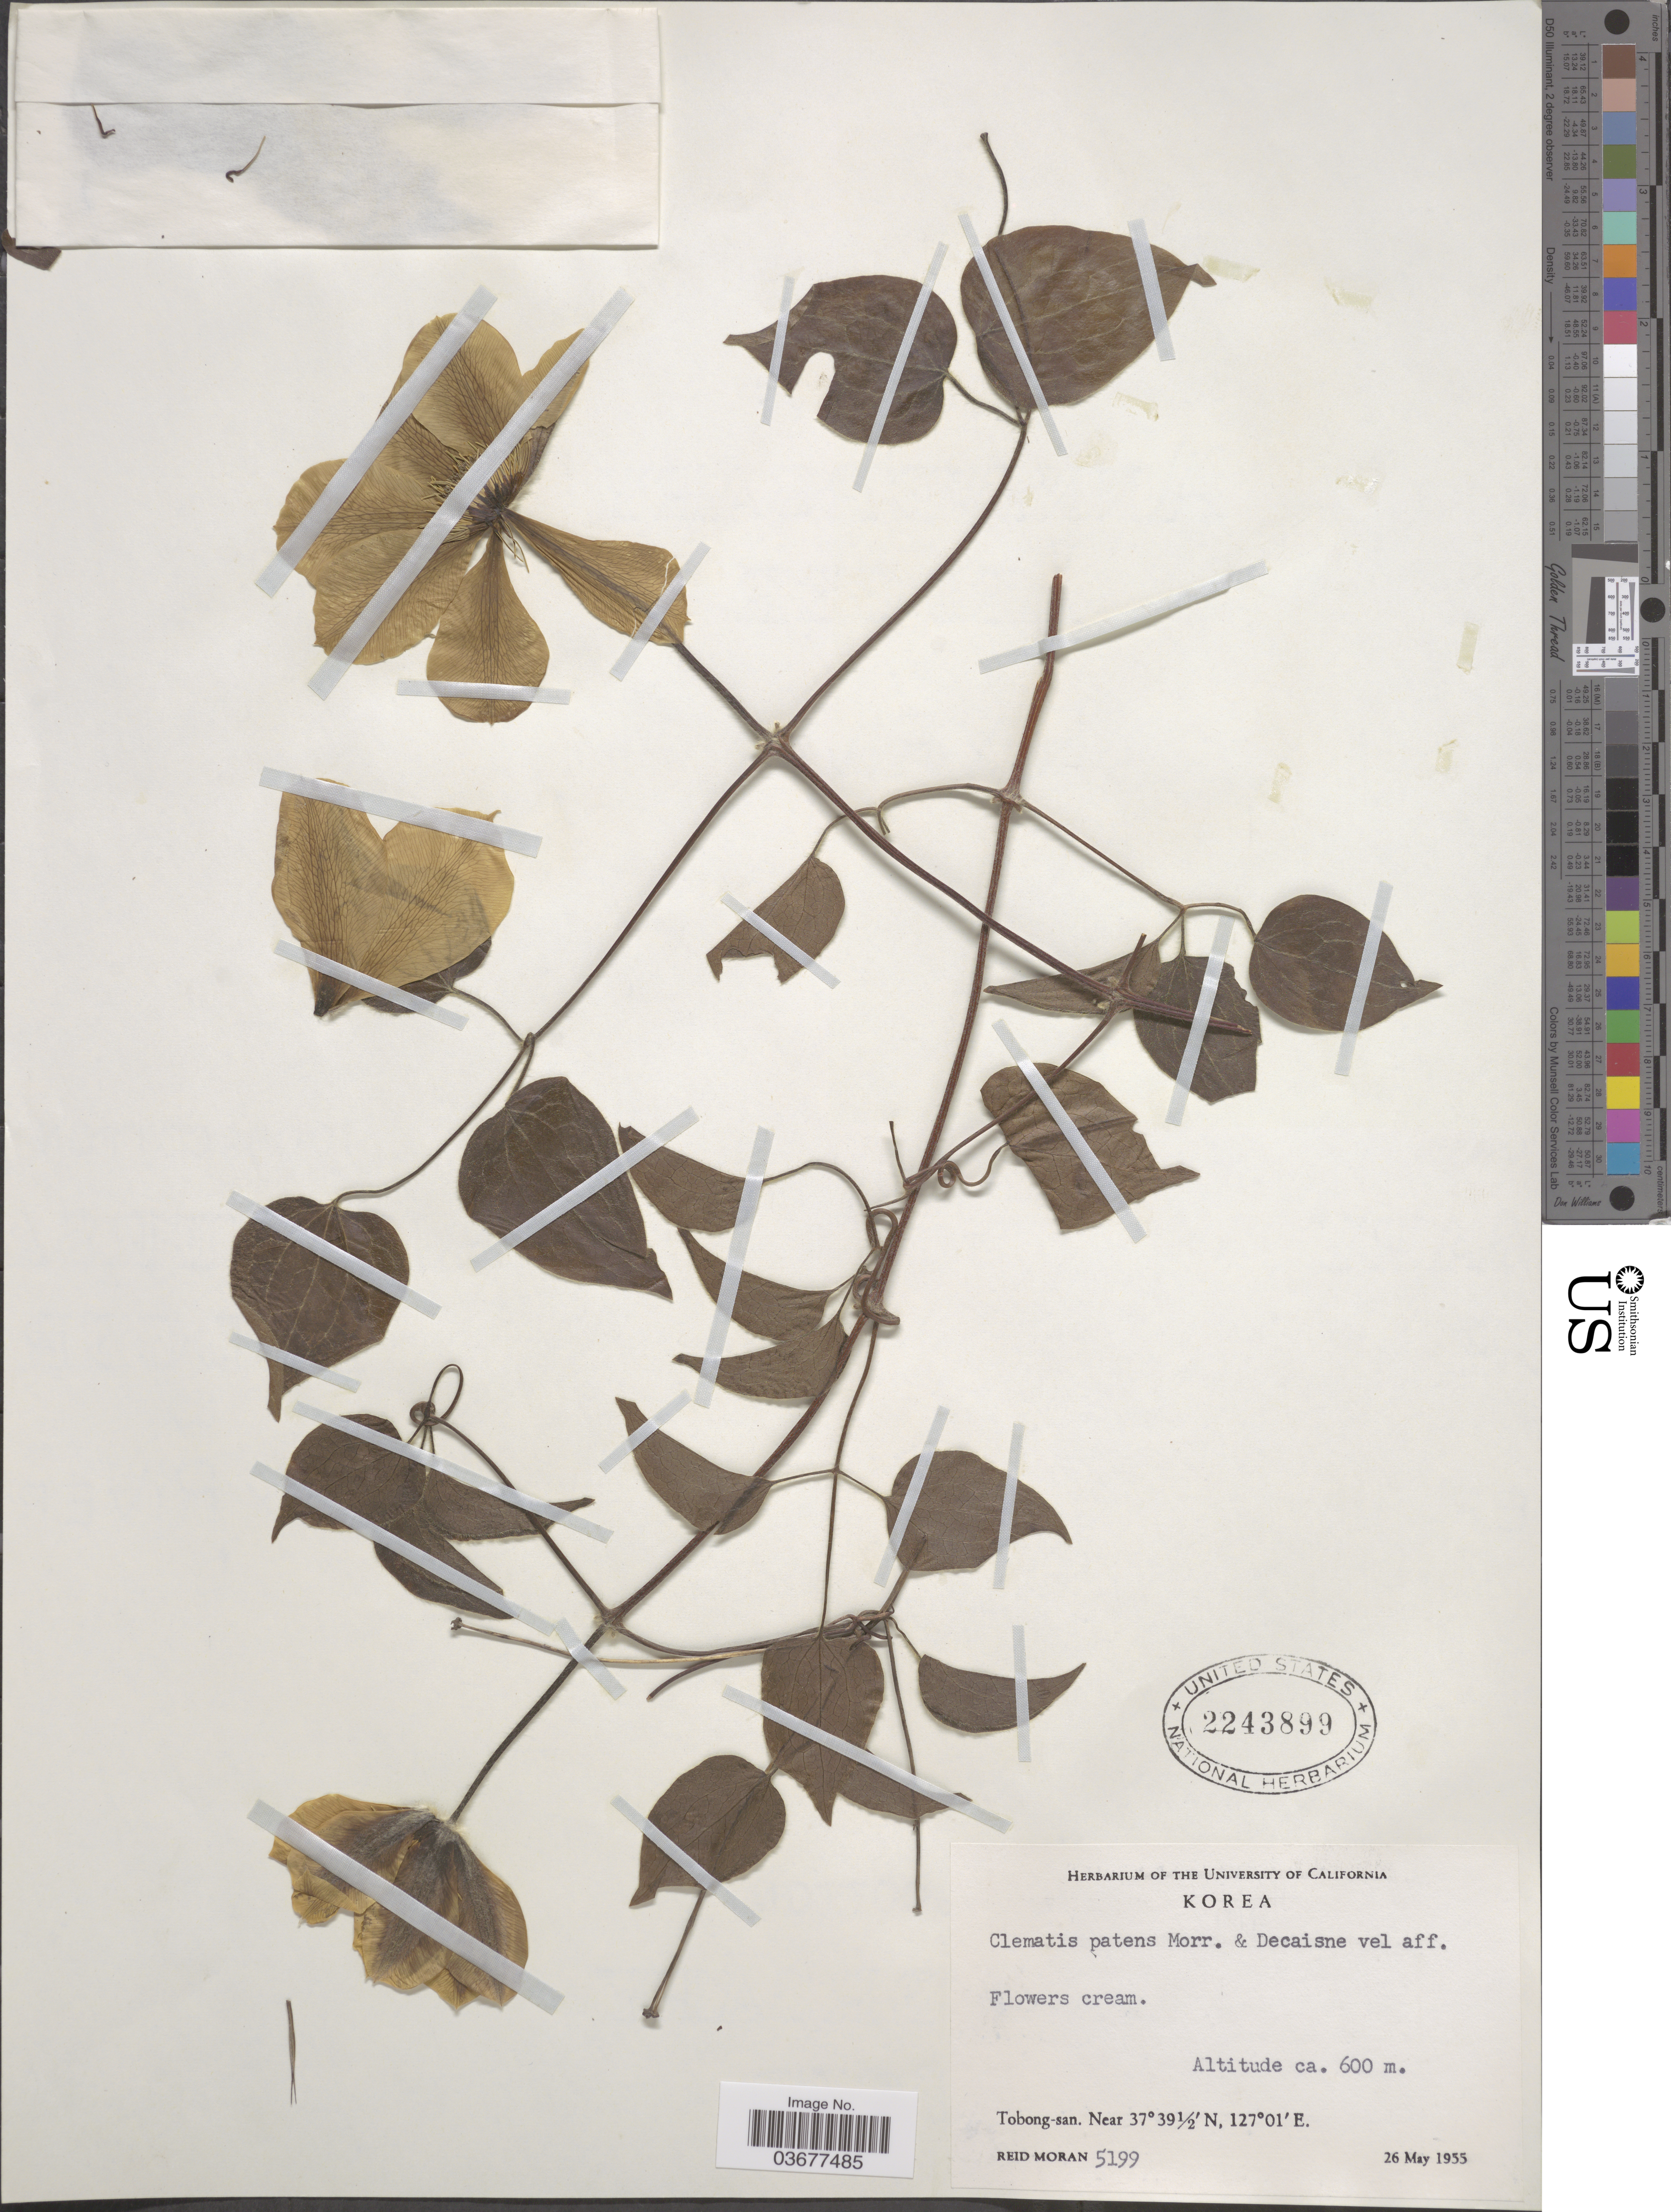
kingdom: Plantae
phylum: Tracheophyta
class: Magnoliopsida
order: Ranunculales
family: Ranunculaceae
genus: Clematis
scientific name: Clematis patens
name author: C. Morren & Decne.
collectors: R. Moran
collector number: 5199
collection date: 1955-05-26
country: South Korea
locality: Tobong-san.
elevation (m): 600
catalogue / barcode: US 2243899